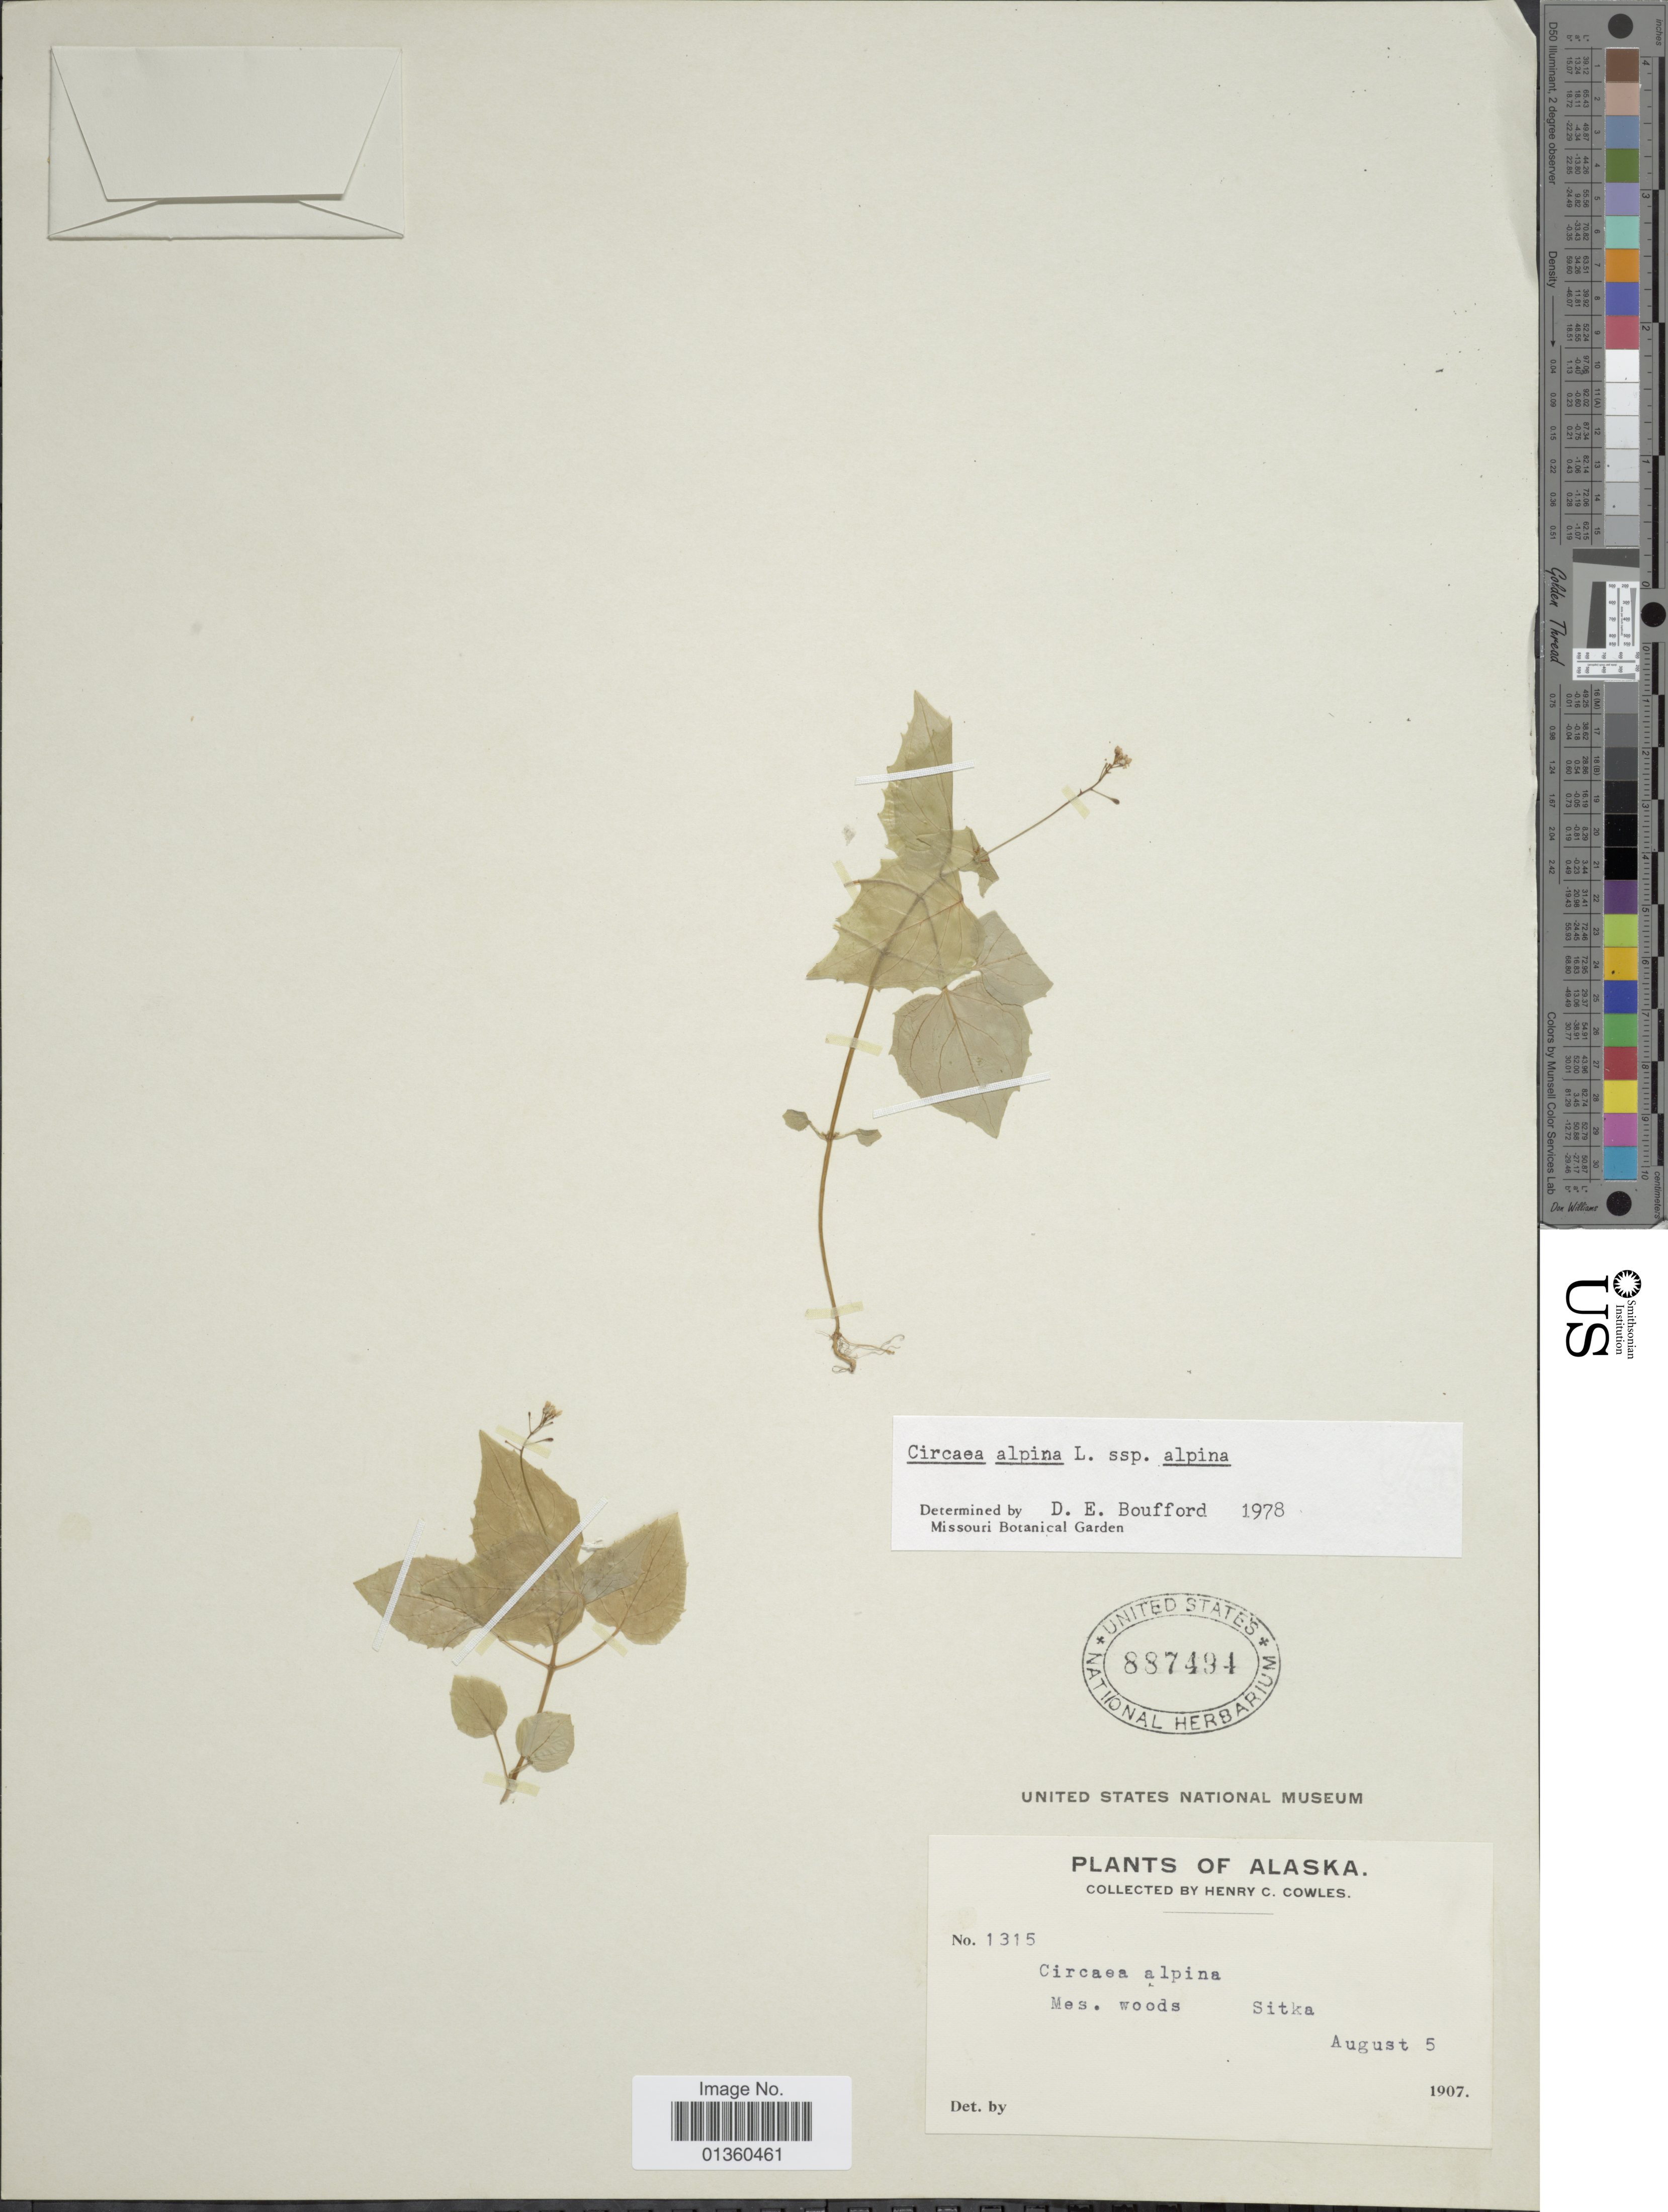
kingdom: Plantae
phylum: Tracheophyta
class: Magnoliopsida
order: Myrtales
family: Onagraceae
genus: Circaea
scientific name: Circaea alpina subsp. alpina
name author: L.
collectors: H. Cowles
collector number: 1315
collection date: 1907-08-05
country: United States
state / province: Alaska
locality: Sitka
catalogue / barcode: US 887494